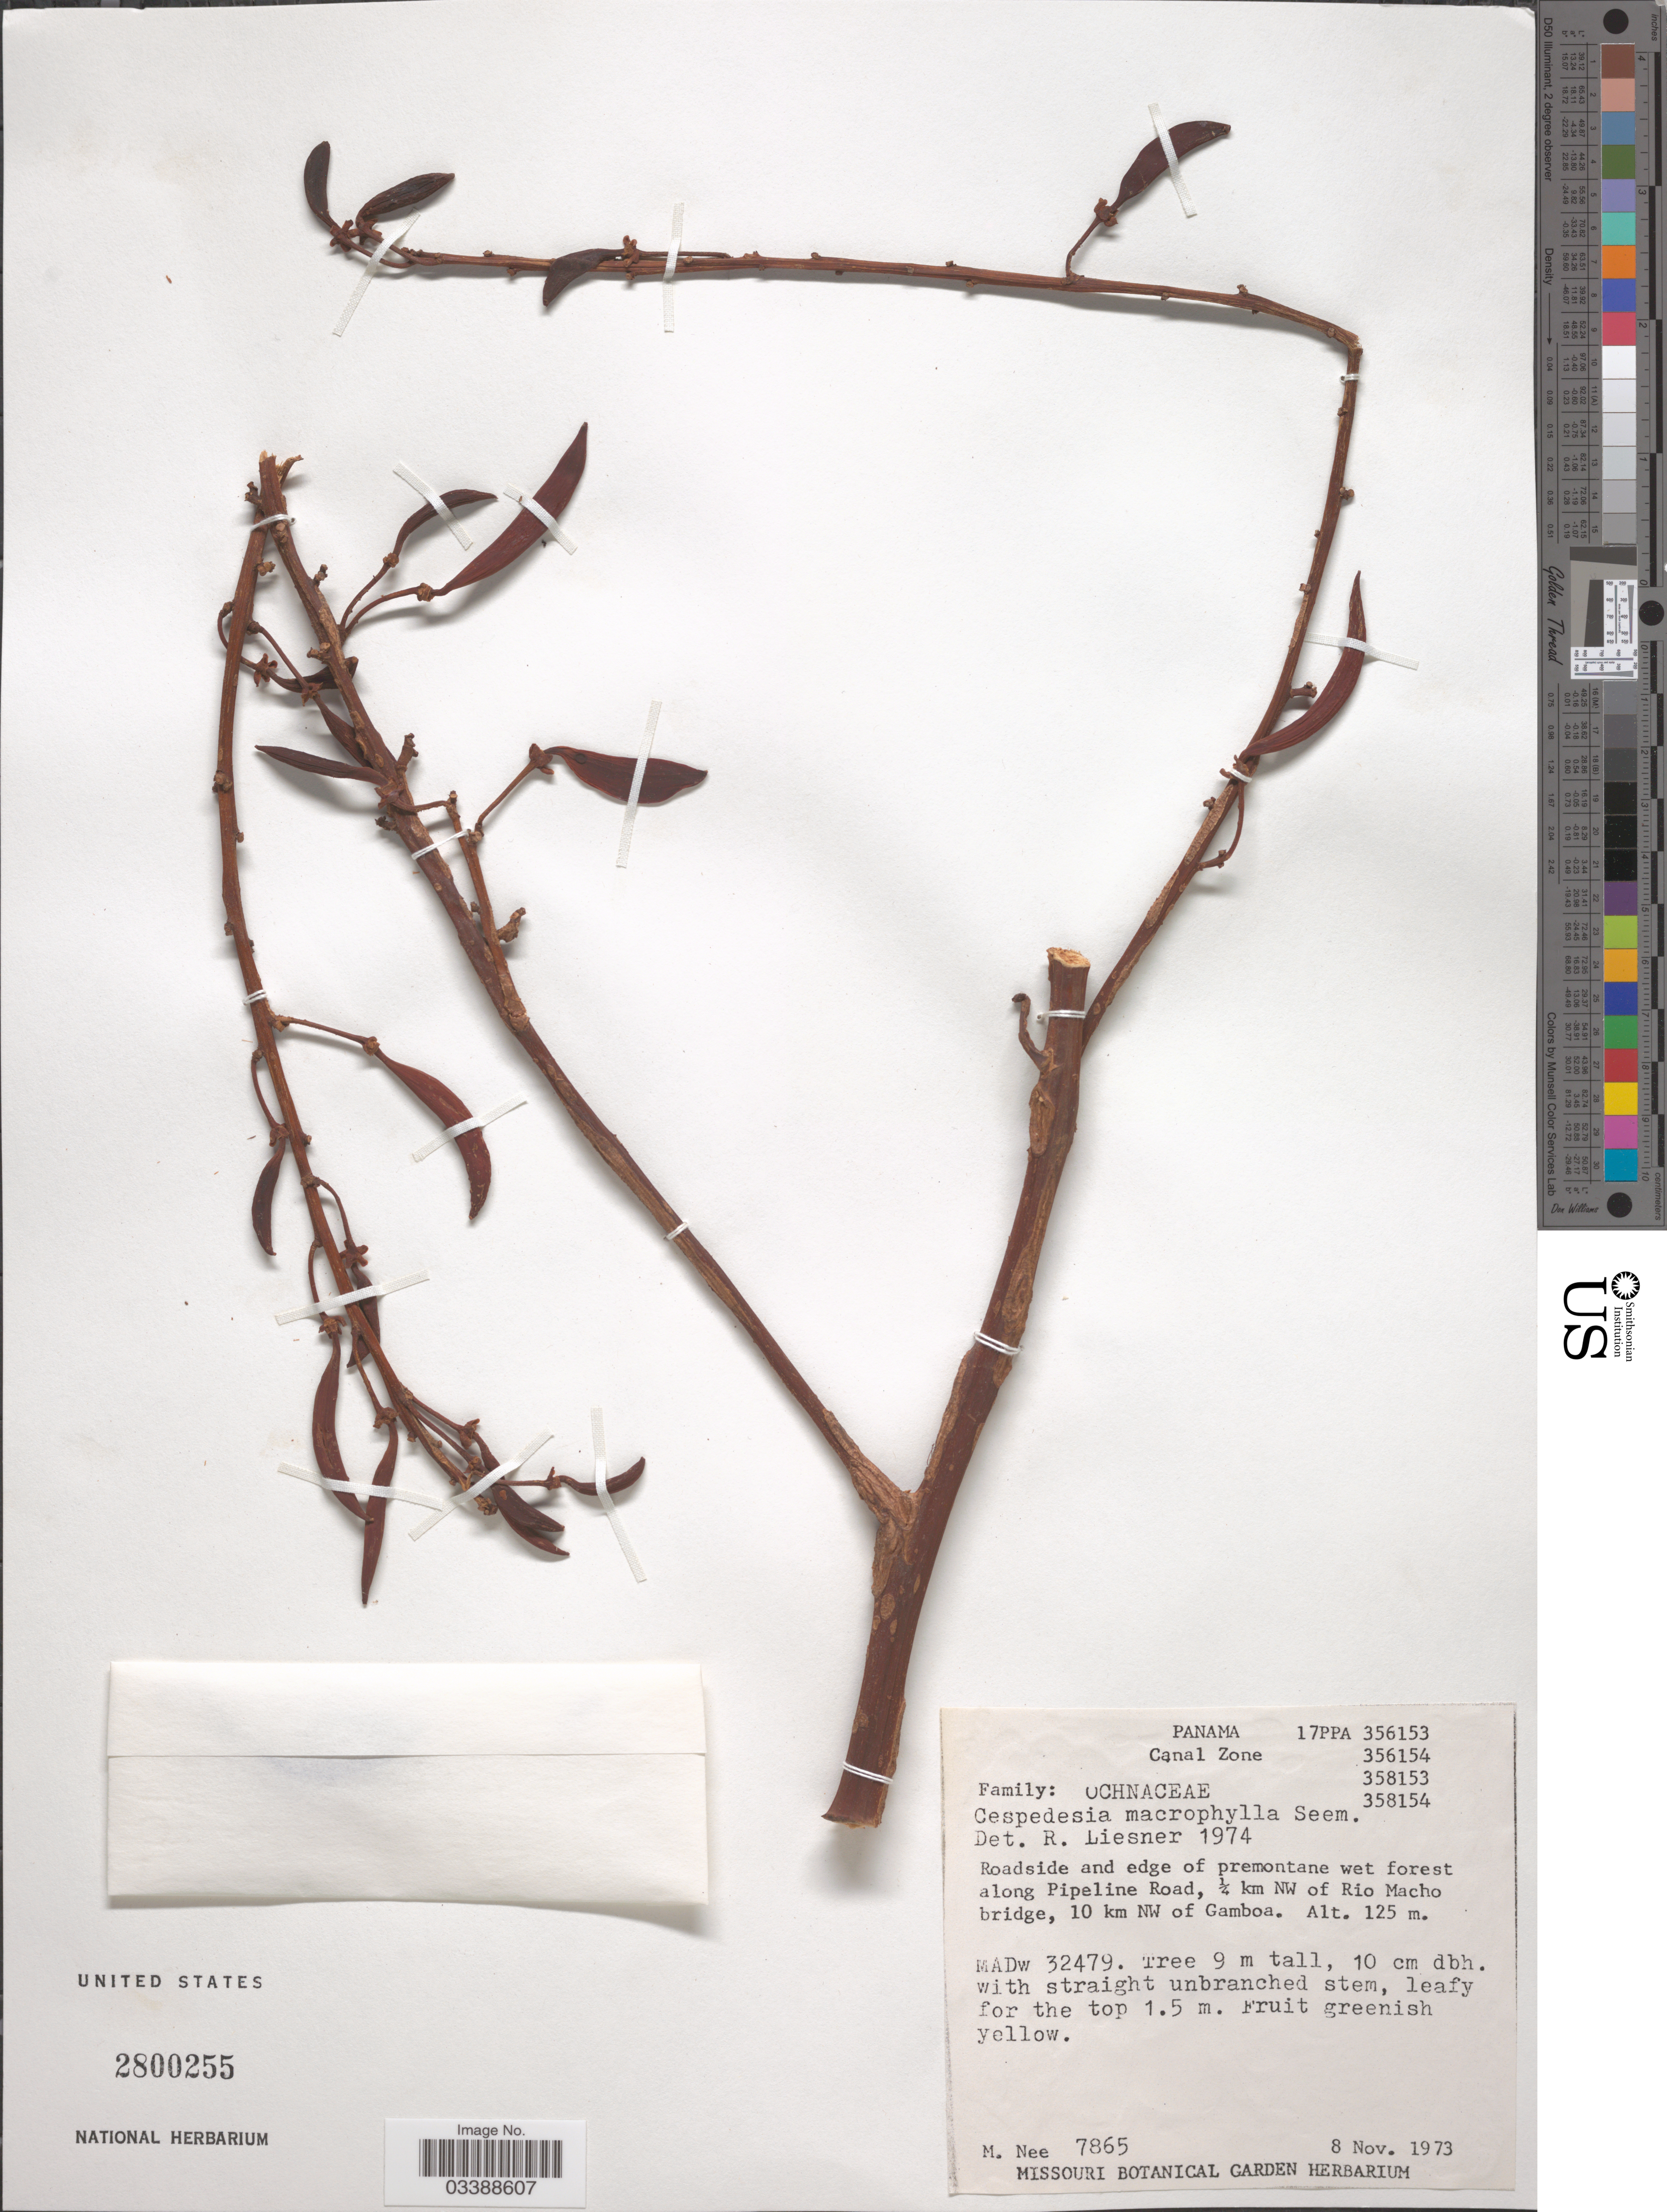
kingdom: Plantae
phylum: Tracheophyta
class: Magnoliopsida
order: Malpighiales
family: Ochnaceae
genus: Cespedesia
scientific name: Cespedesia macrophylla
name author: Seem.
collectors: M. Nee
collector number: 7865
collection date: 1973-11-08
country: Panama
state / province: Colón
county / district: Canal Zone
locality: Canal Zone. Roadside and edge of premontane wet forest along Pipeline Road, ¼ km NW of Rio Macho bridge, 10 km NW of Gamboa.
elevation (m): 125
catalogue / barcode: US 2800255